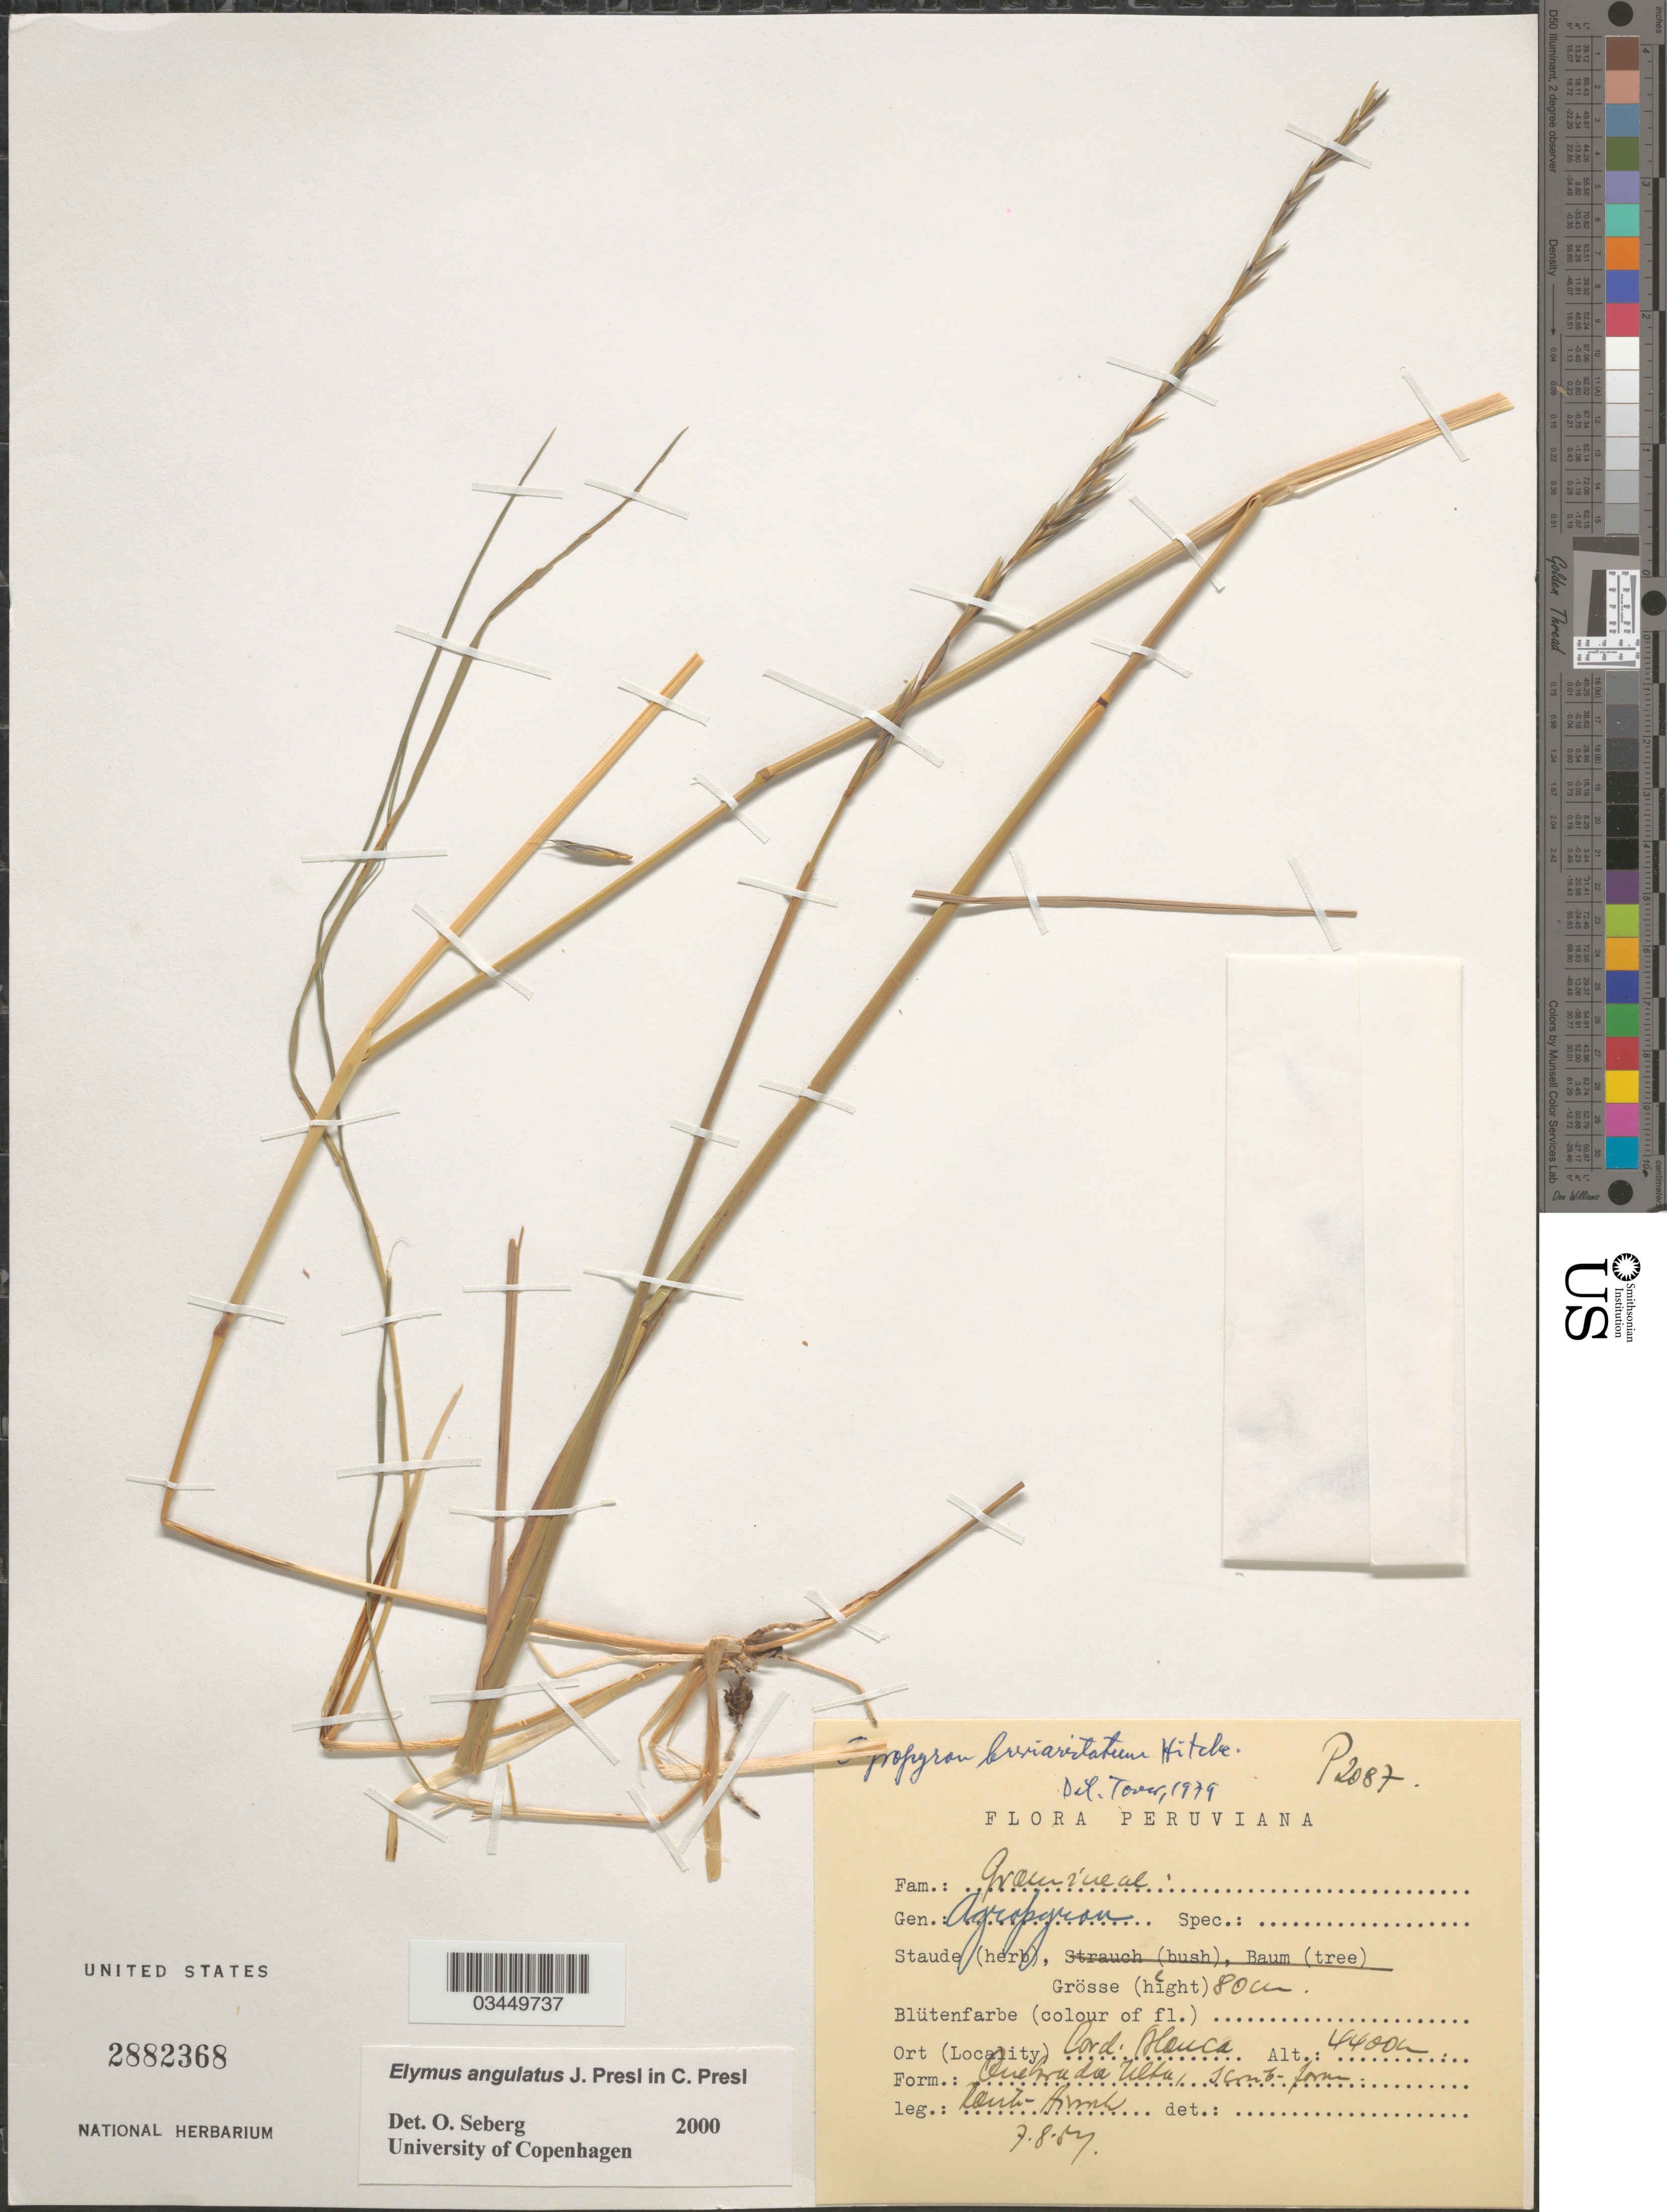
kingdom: Plantae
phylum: Tracheophyta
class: Liliopsida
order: Poales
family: Poaceae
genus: Elymus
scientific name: Elymus angulatus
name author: J. Presl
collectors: W. Rauh & G. Hirsch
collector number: P2087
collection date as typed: Transcribed d/m/y: 7/8/54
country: Peru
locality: Cord. Blanca.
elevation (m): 4400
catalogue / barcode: US 2882368